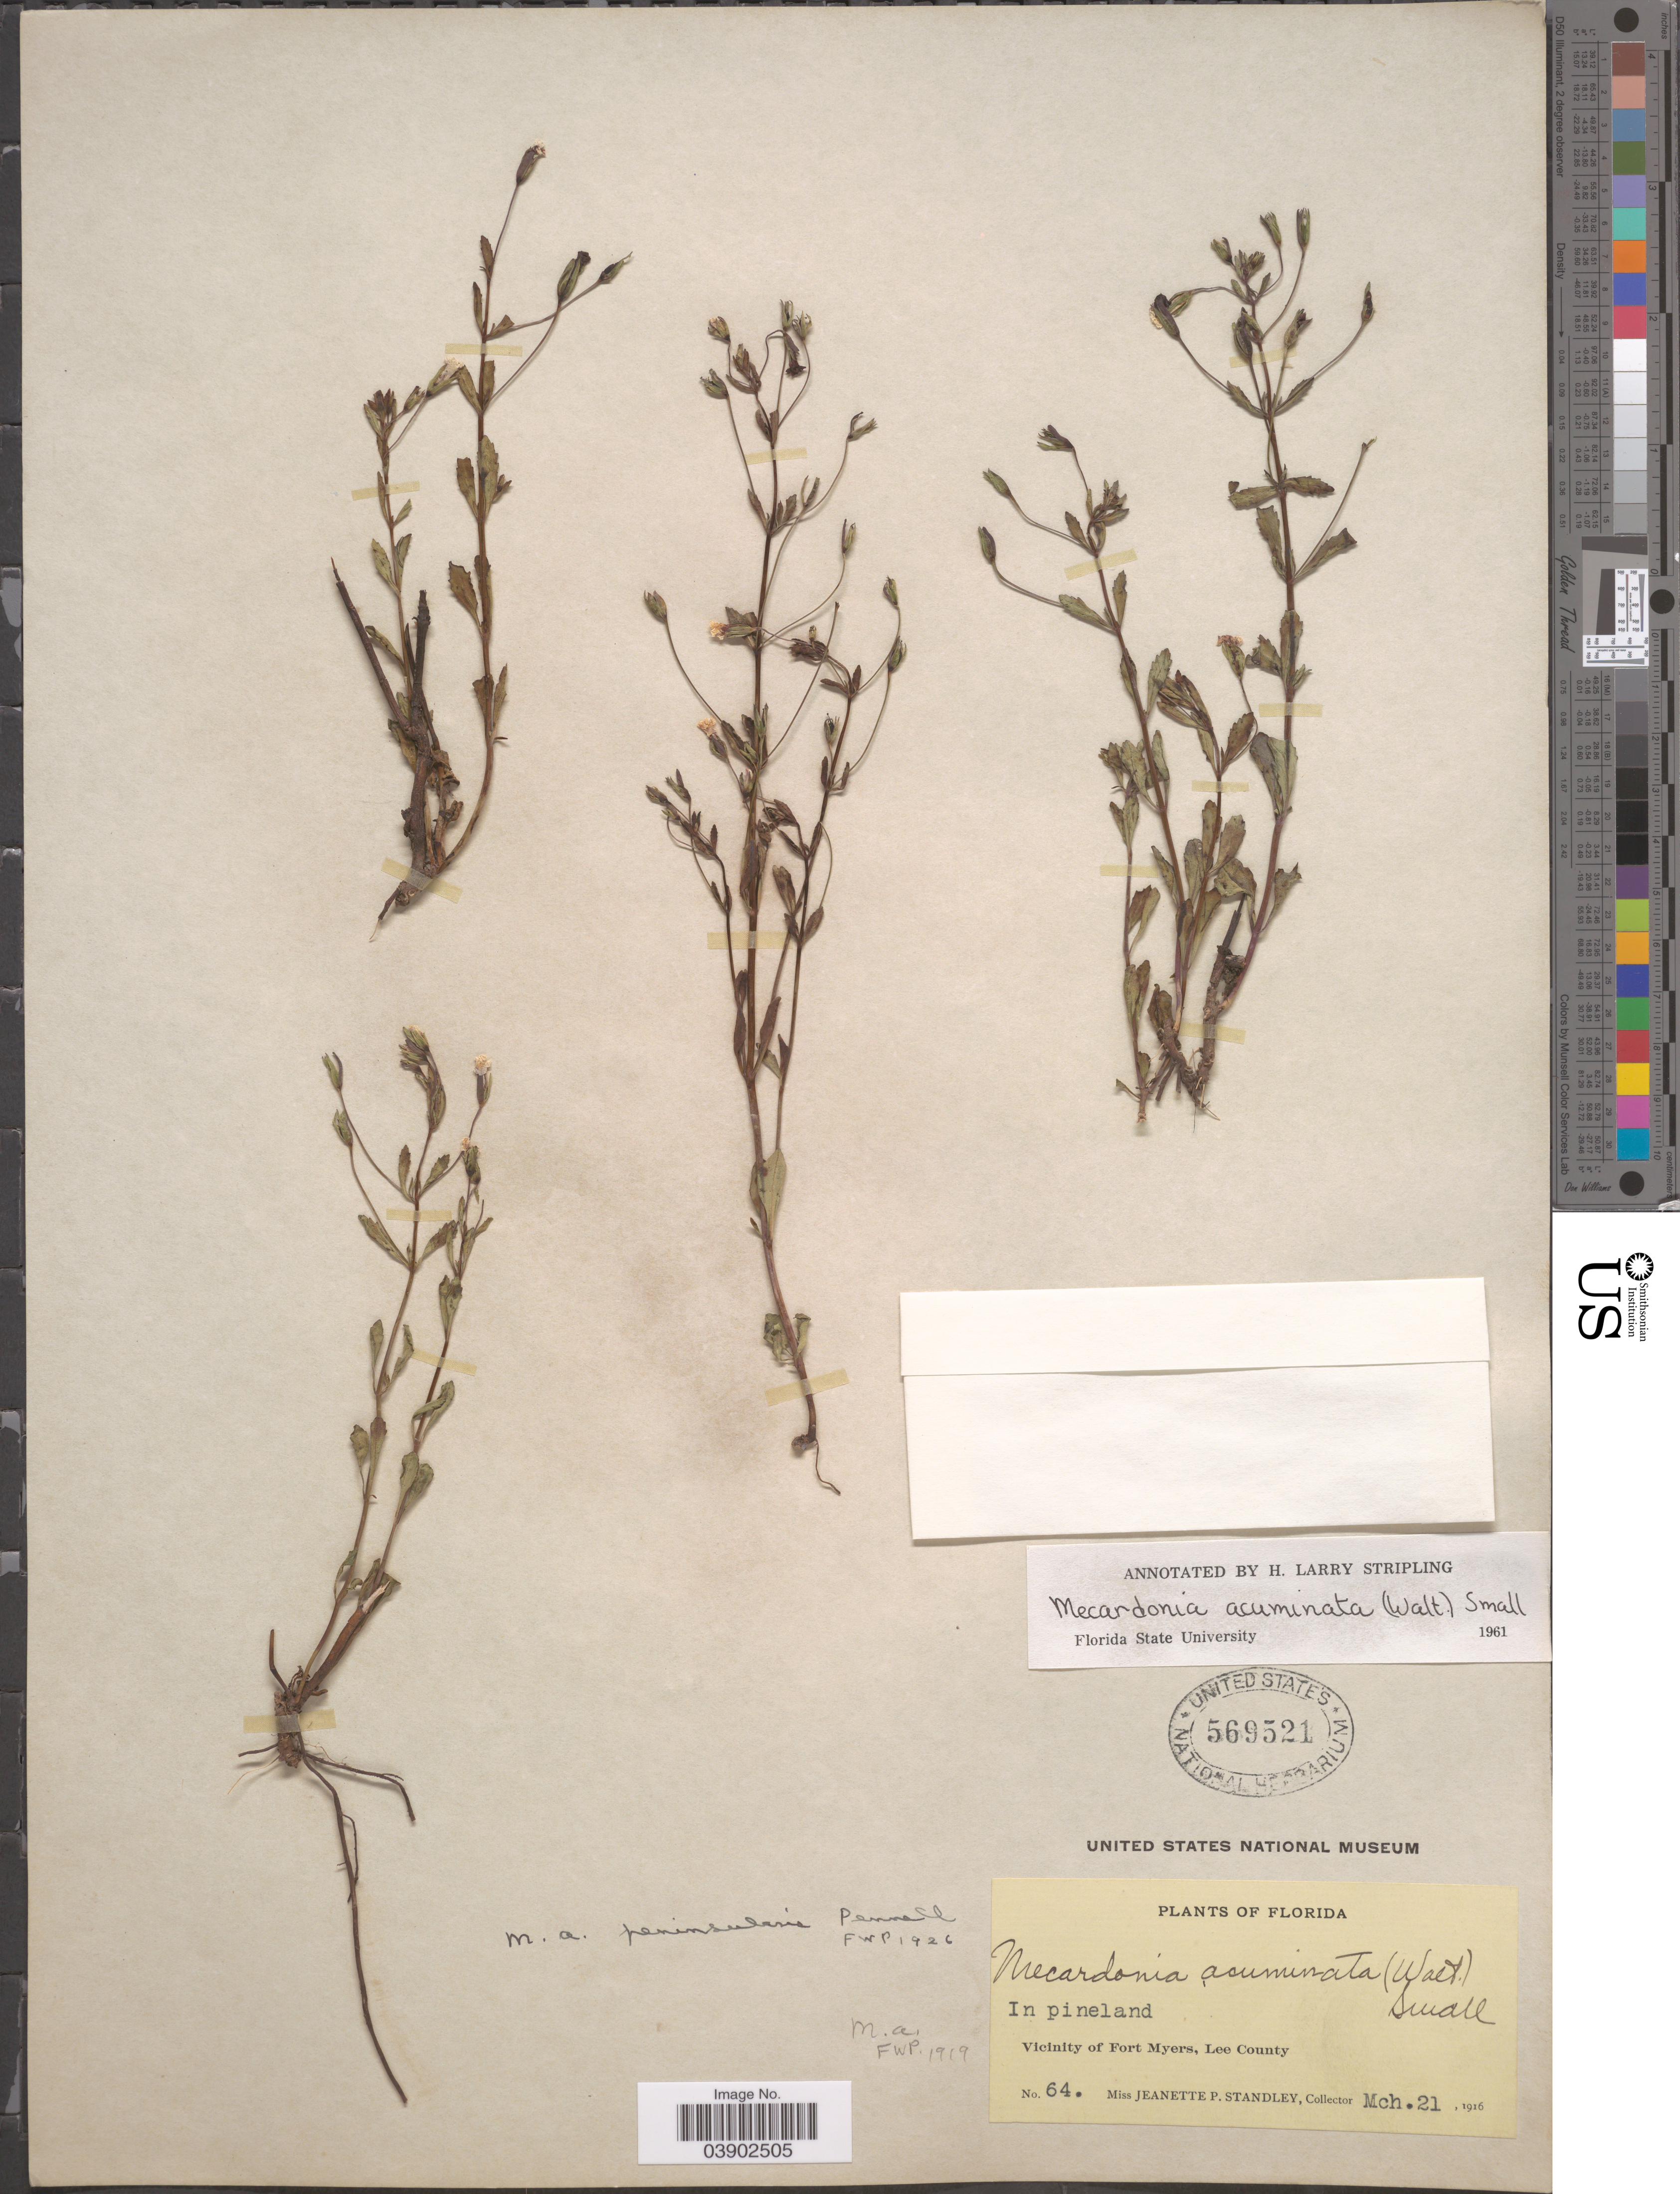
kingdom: Plantae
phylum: Tracheophyta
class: Magnoliopsida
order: Lamiales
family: Plantaginaceae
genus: Mecardonia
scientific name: Mecardonia acuminata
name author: (Walter) Small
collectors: J. P. Standley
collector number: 64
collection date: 1916-03-21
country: United States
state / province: Florida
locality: Vicinity of Fort Myers, Lee County.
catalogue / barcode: US 569521